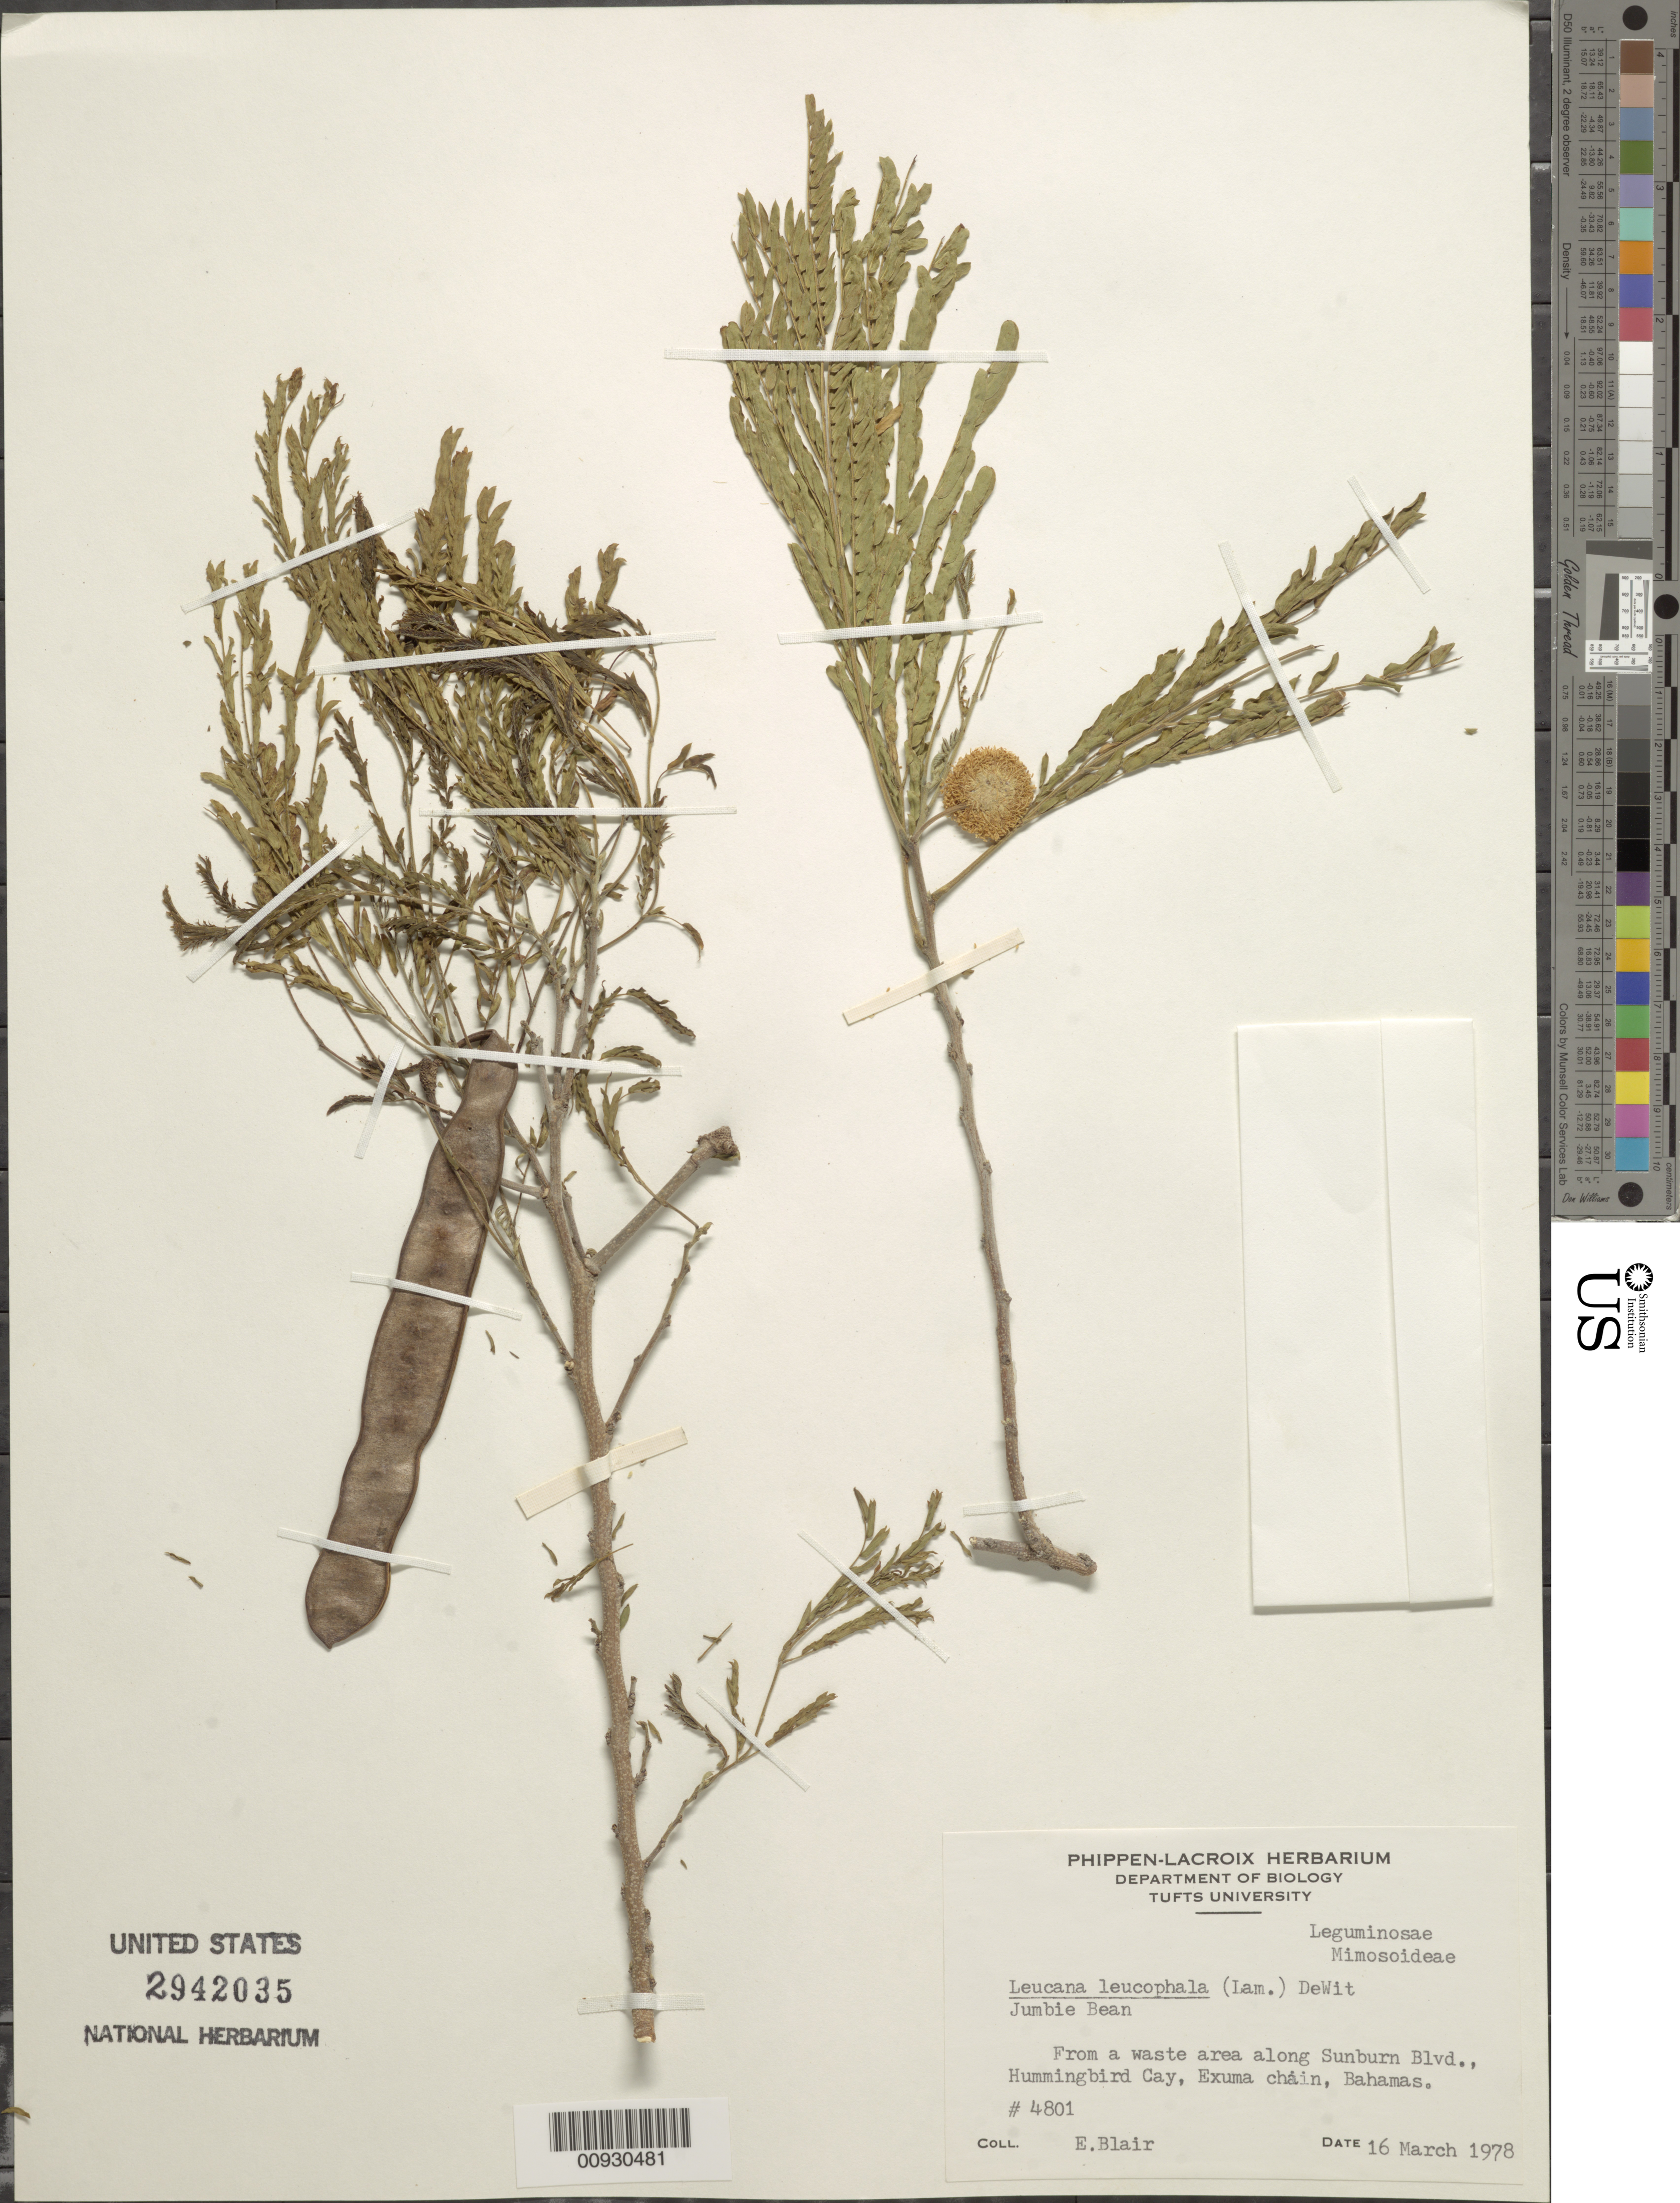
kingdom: Plantae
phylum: Tracheophyta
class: Magnoliopsida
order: Fabales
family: Fabaceae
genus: Leucaena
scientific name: Leucaena leucocephala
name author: (Lam.) de Wit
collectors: E. Blair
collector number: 4801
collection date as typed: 16 Mar 1978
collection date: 1978-03-16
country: Bahamas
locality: From a waste area along Sunburn Rd. Hummingbird cay Exuma chain.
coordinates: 0 N, 0 E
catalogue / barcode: US 2942035